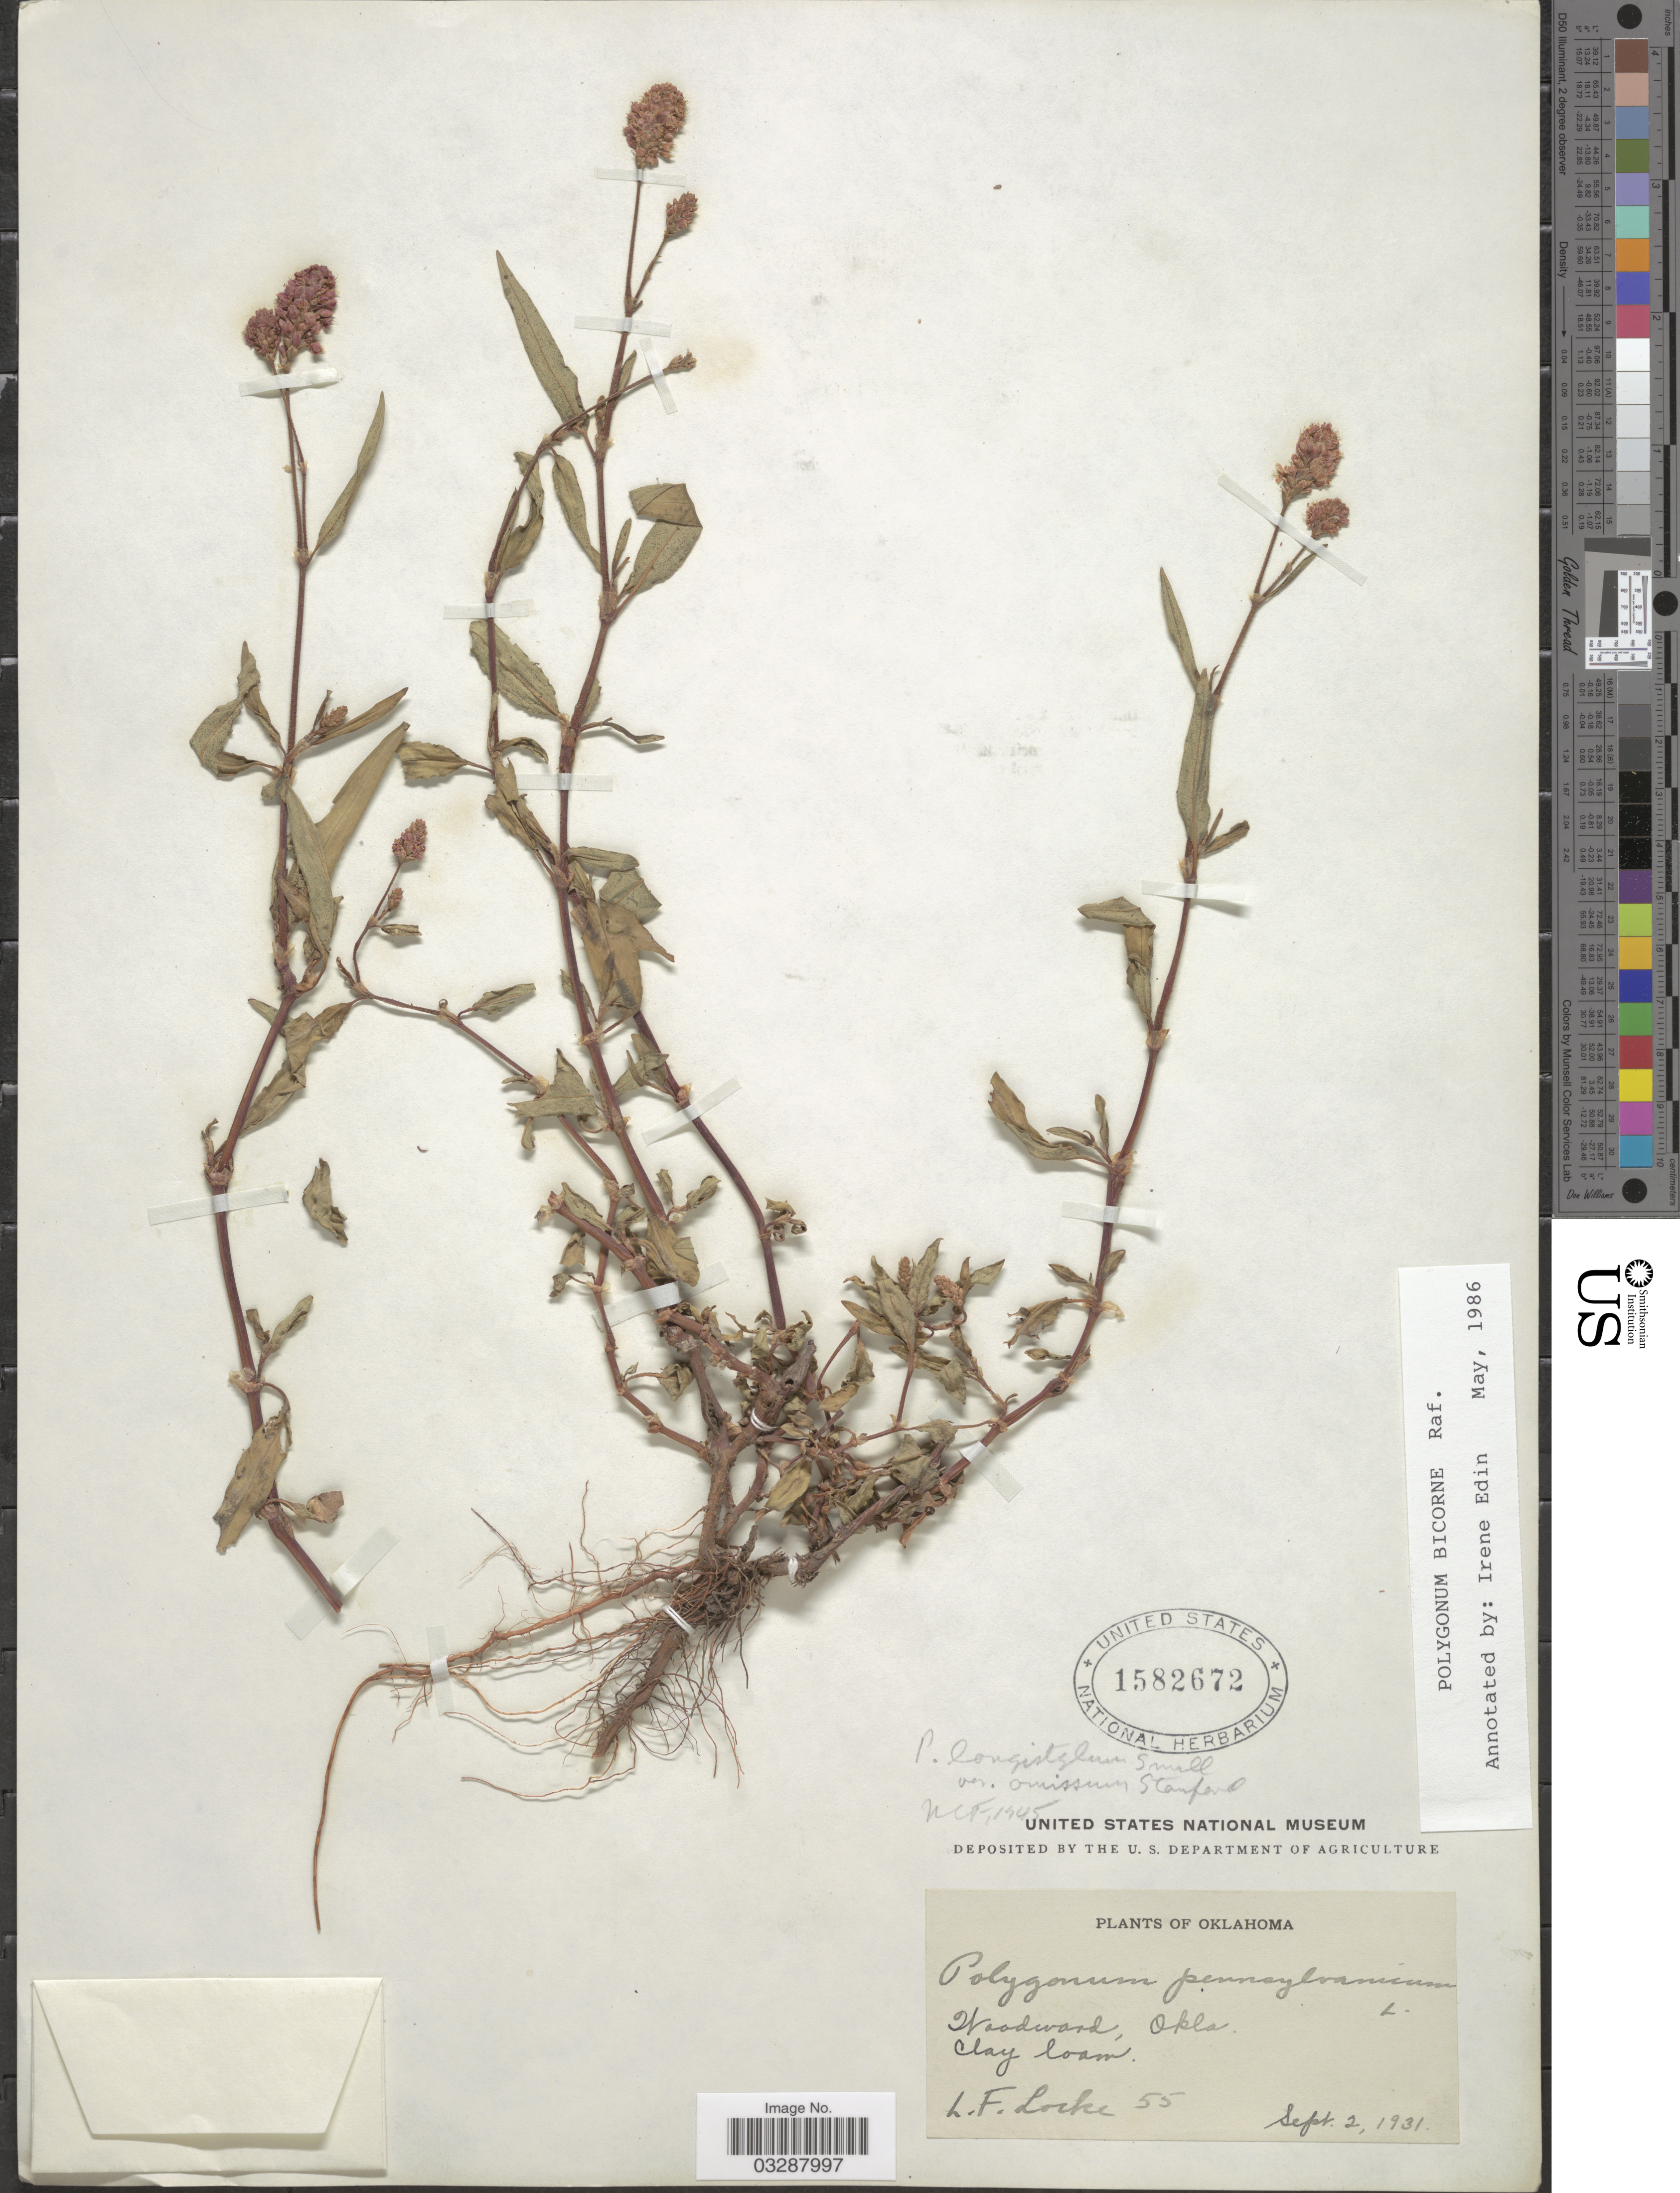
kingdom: Plantae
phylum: Tracheophyta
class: Magnoliopsida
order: Caryophyllales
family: Polygonaceae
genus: Persicaria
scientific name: Persicaria bicornis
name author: (Raf.) Nieuwl.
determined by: Atha, D. E.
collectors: L. Locke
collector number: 55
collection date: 1931-09-02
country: United States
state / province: Oklahoma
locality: Woodward, Okla.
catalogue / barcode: US 1582672